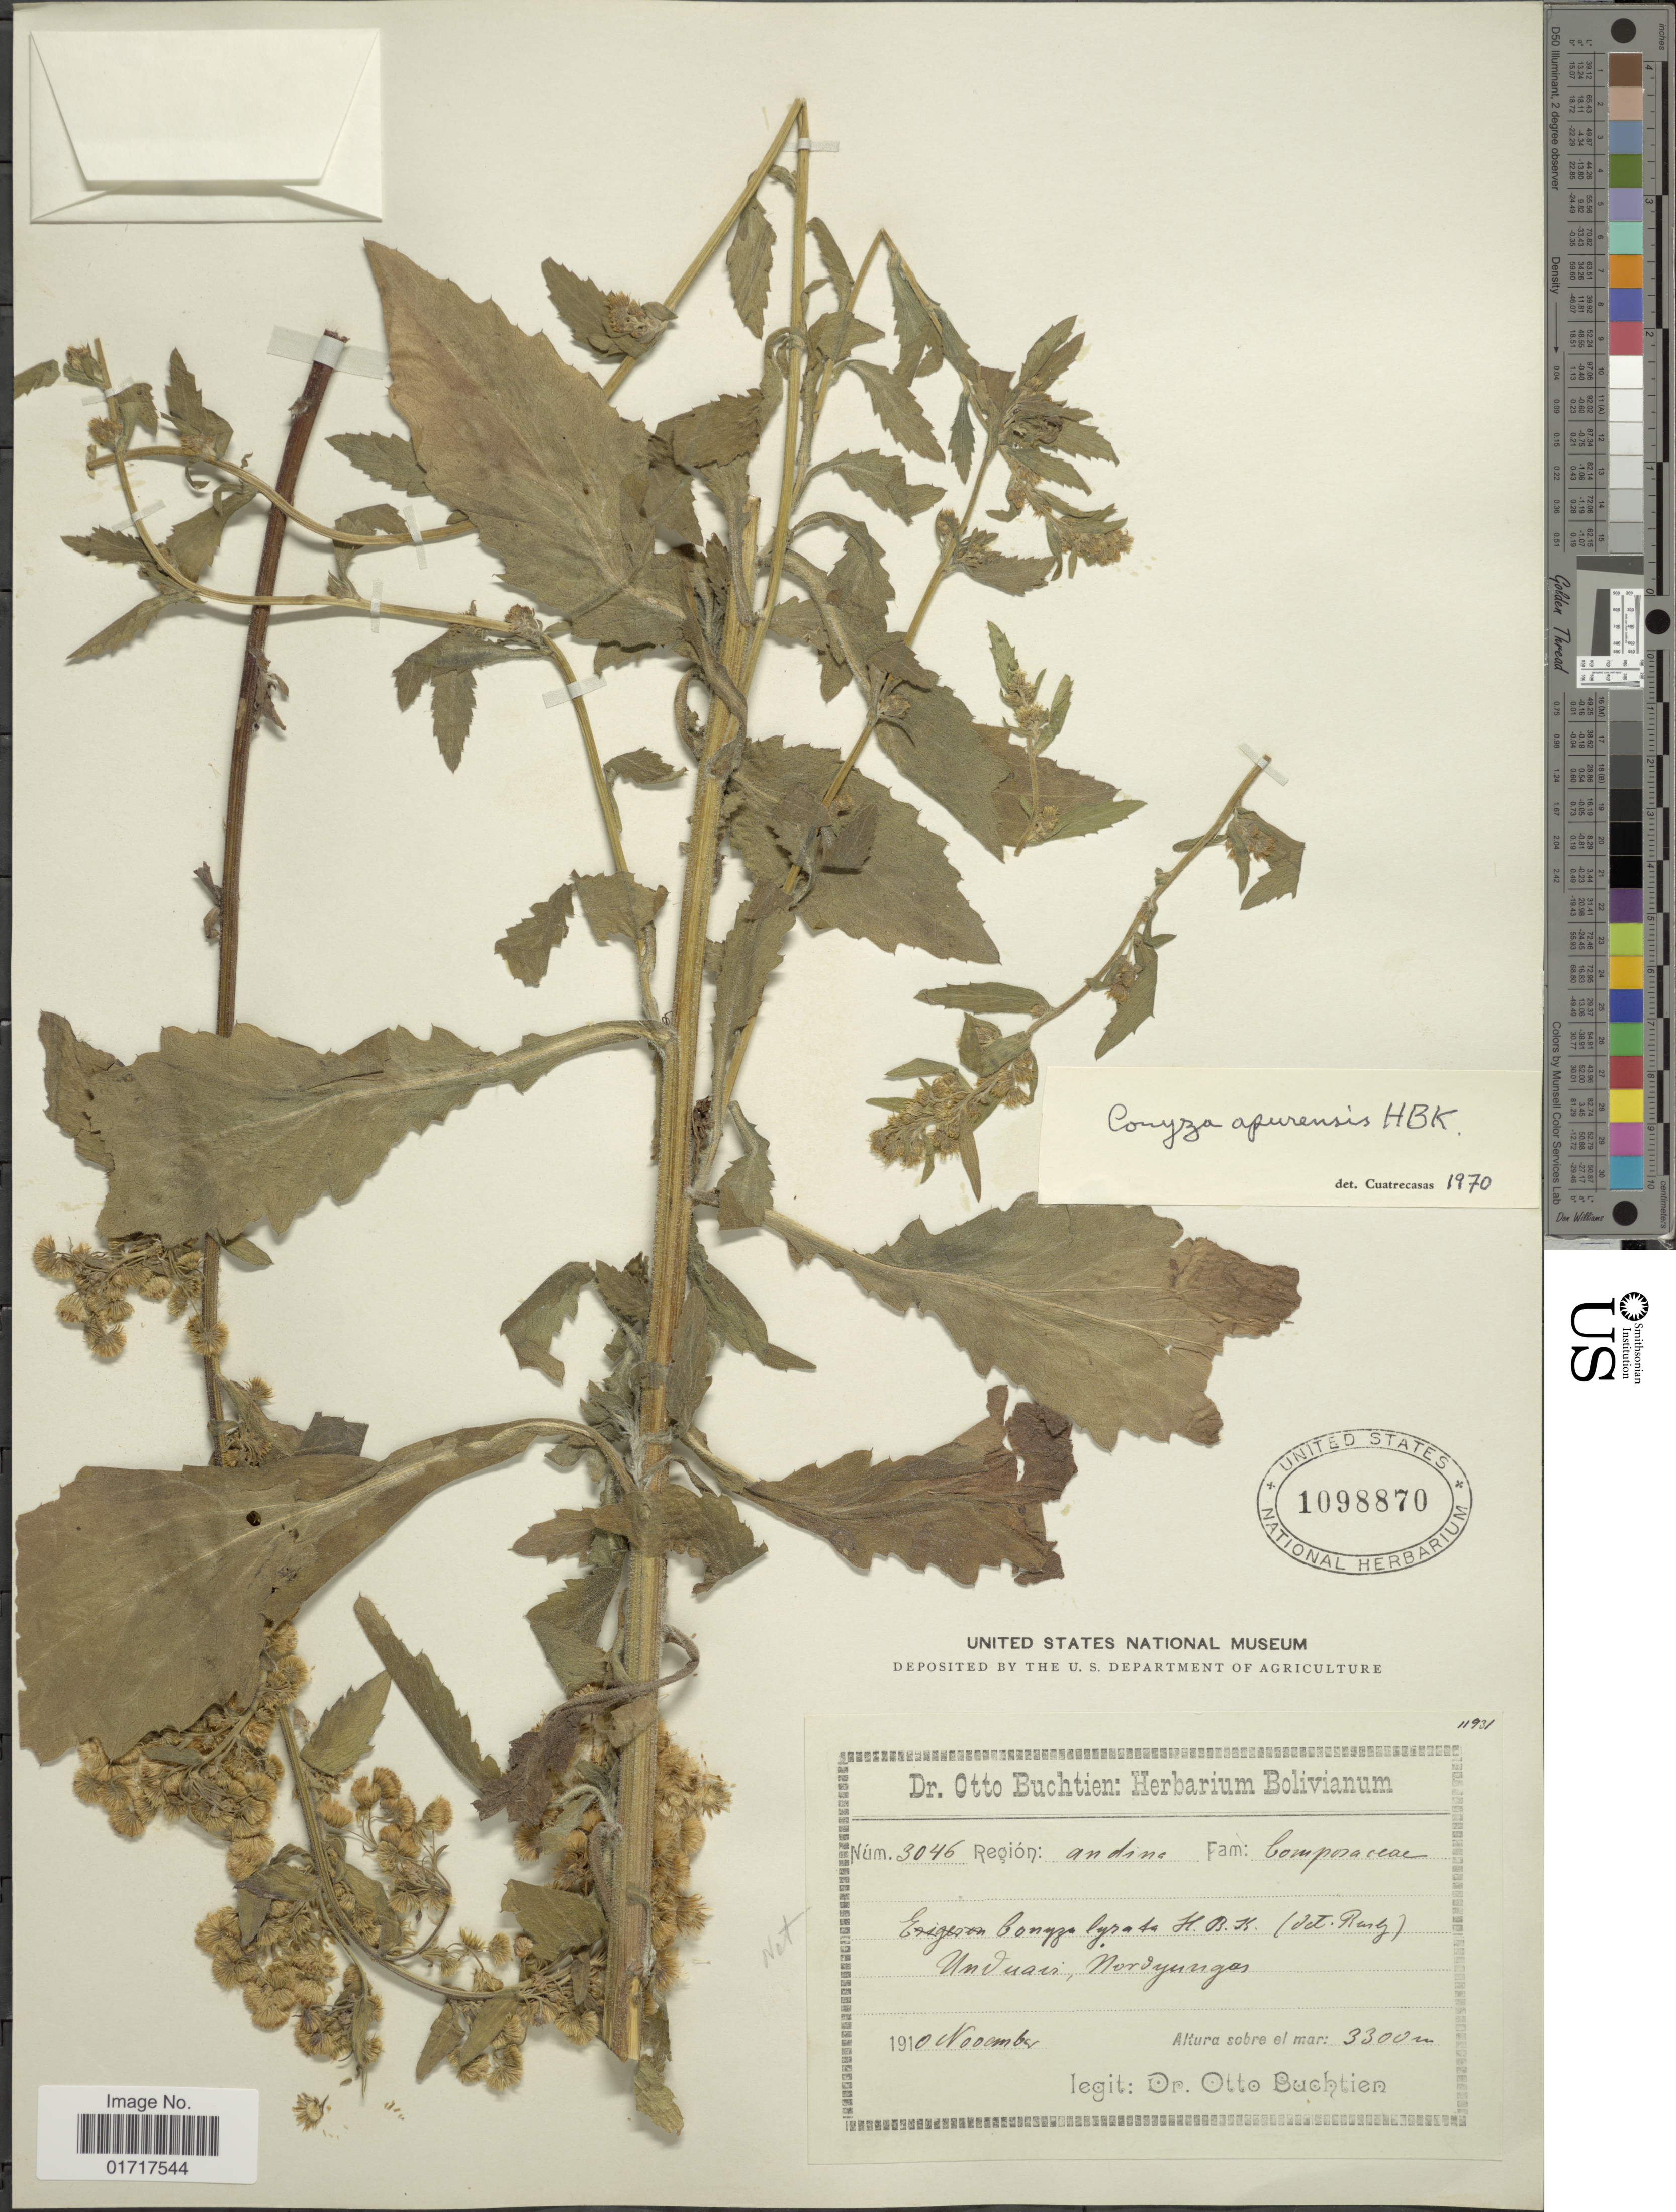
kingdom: Plantae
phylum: Tracheophyta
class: Magnoliopsida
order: Asterales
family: Asteraceae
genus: Conyza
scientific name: Conyza tunariensis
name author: (Kuntze) Zardini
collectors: O. Buchtien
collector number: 3046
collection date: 1910-11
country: Bolivia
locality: Unduavi, Nordyungas.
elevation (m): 3300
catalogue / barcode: US 1098870